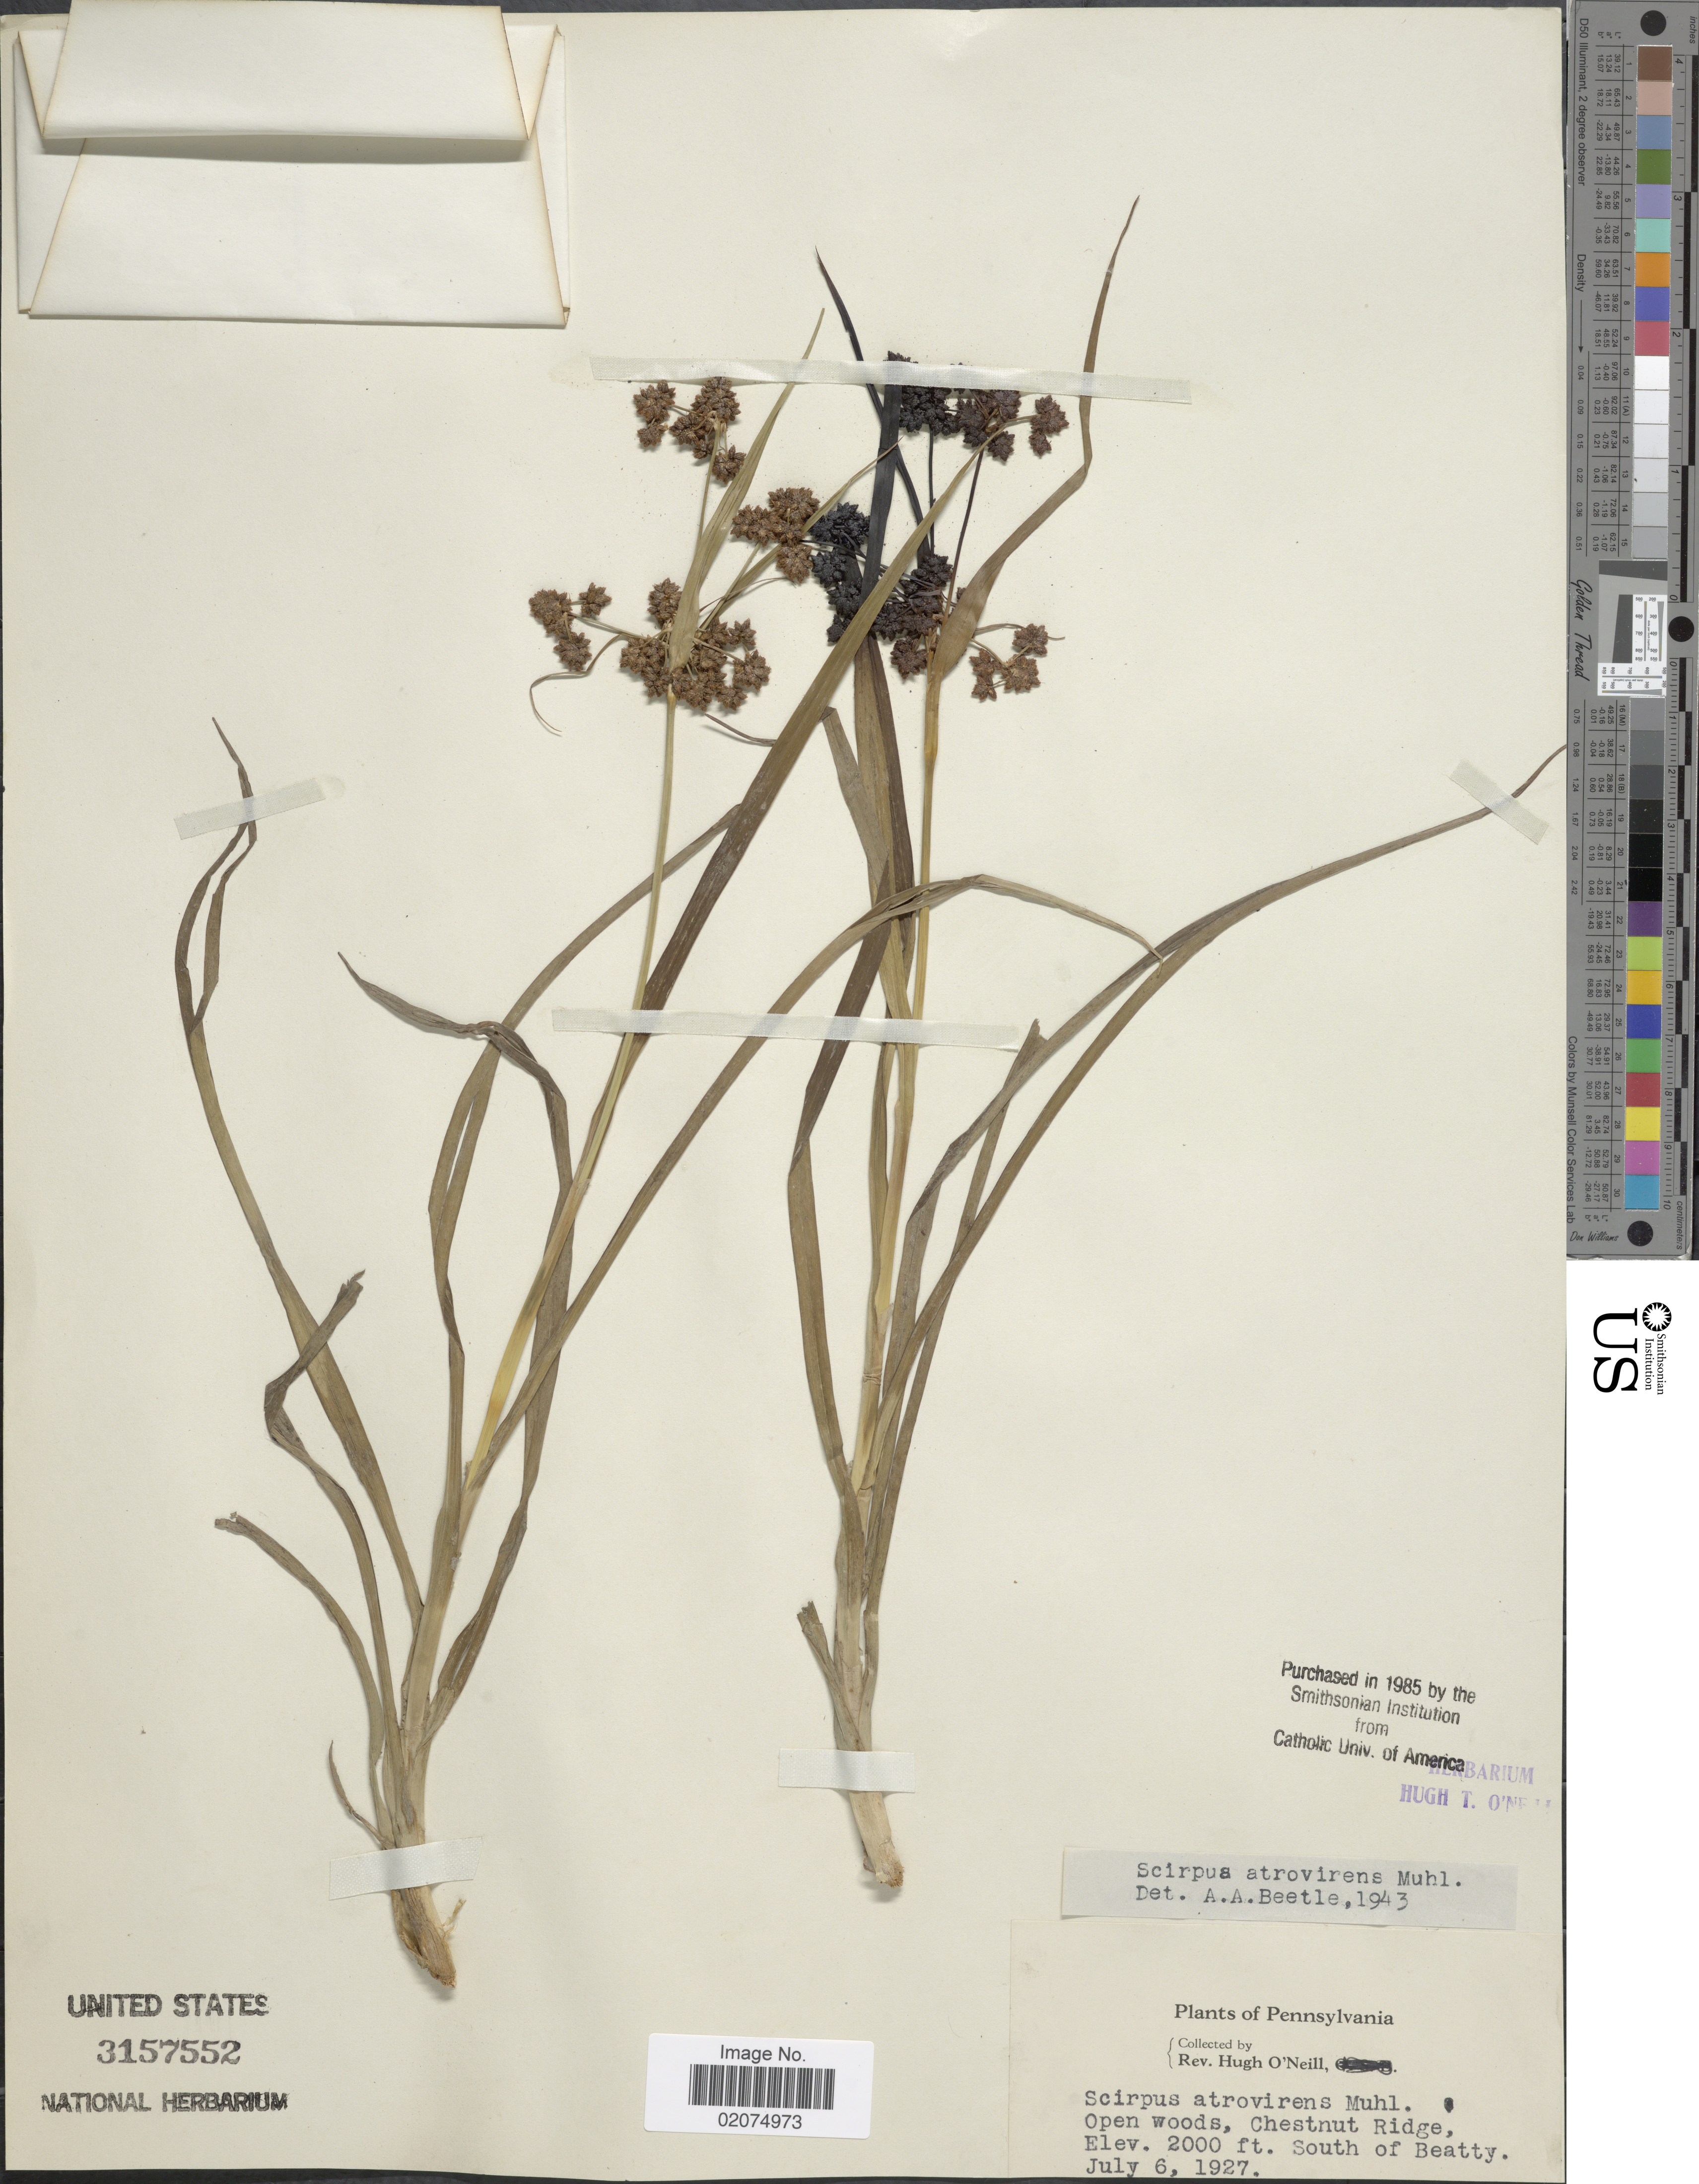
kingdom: Plantae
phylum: Tracheophyta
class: Liliopsida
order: Poales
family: Cyperaceae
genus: Scirpus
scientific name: Scirpus atrovirens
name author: Willd.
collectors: H. O'Neill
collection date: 1927-07-06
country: United States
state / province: Pennsylvania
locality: Chestnut Ridge, South of Beatty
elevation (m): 610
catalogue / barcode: US 3157552